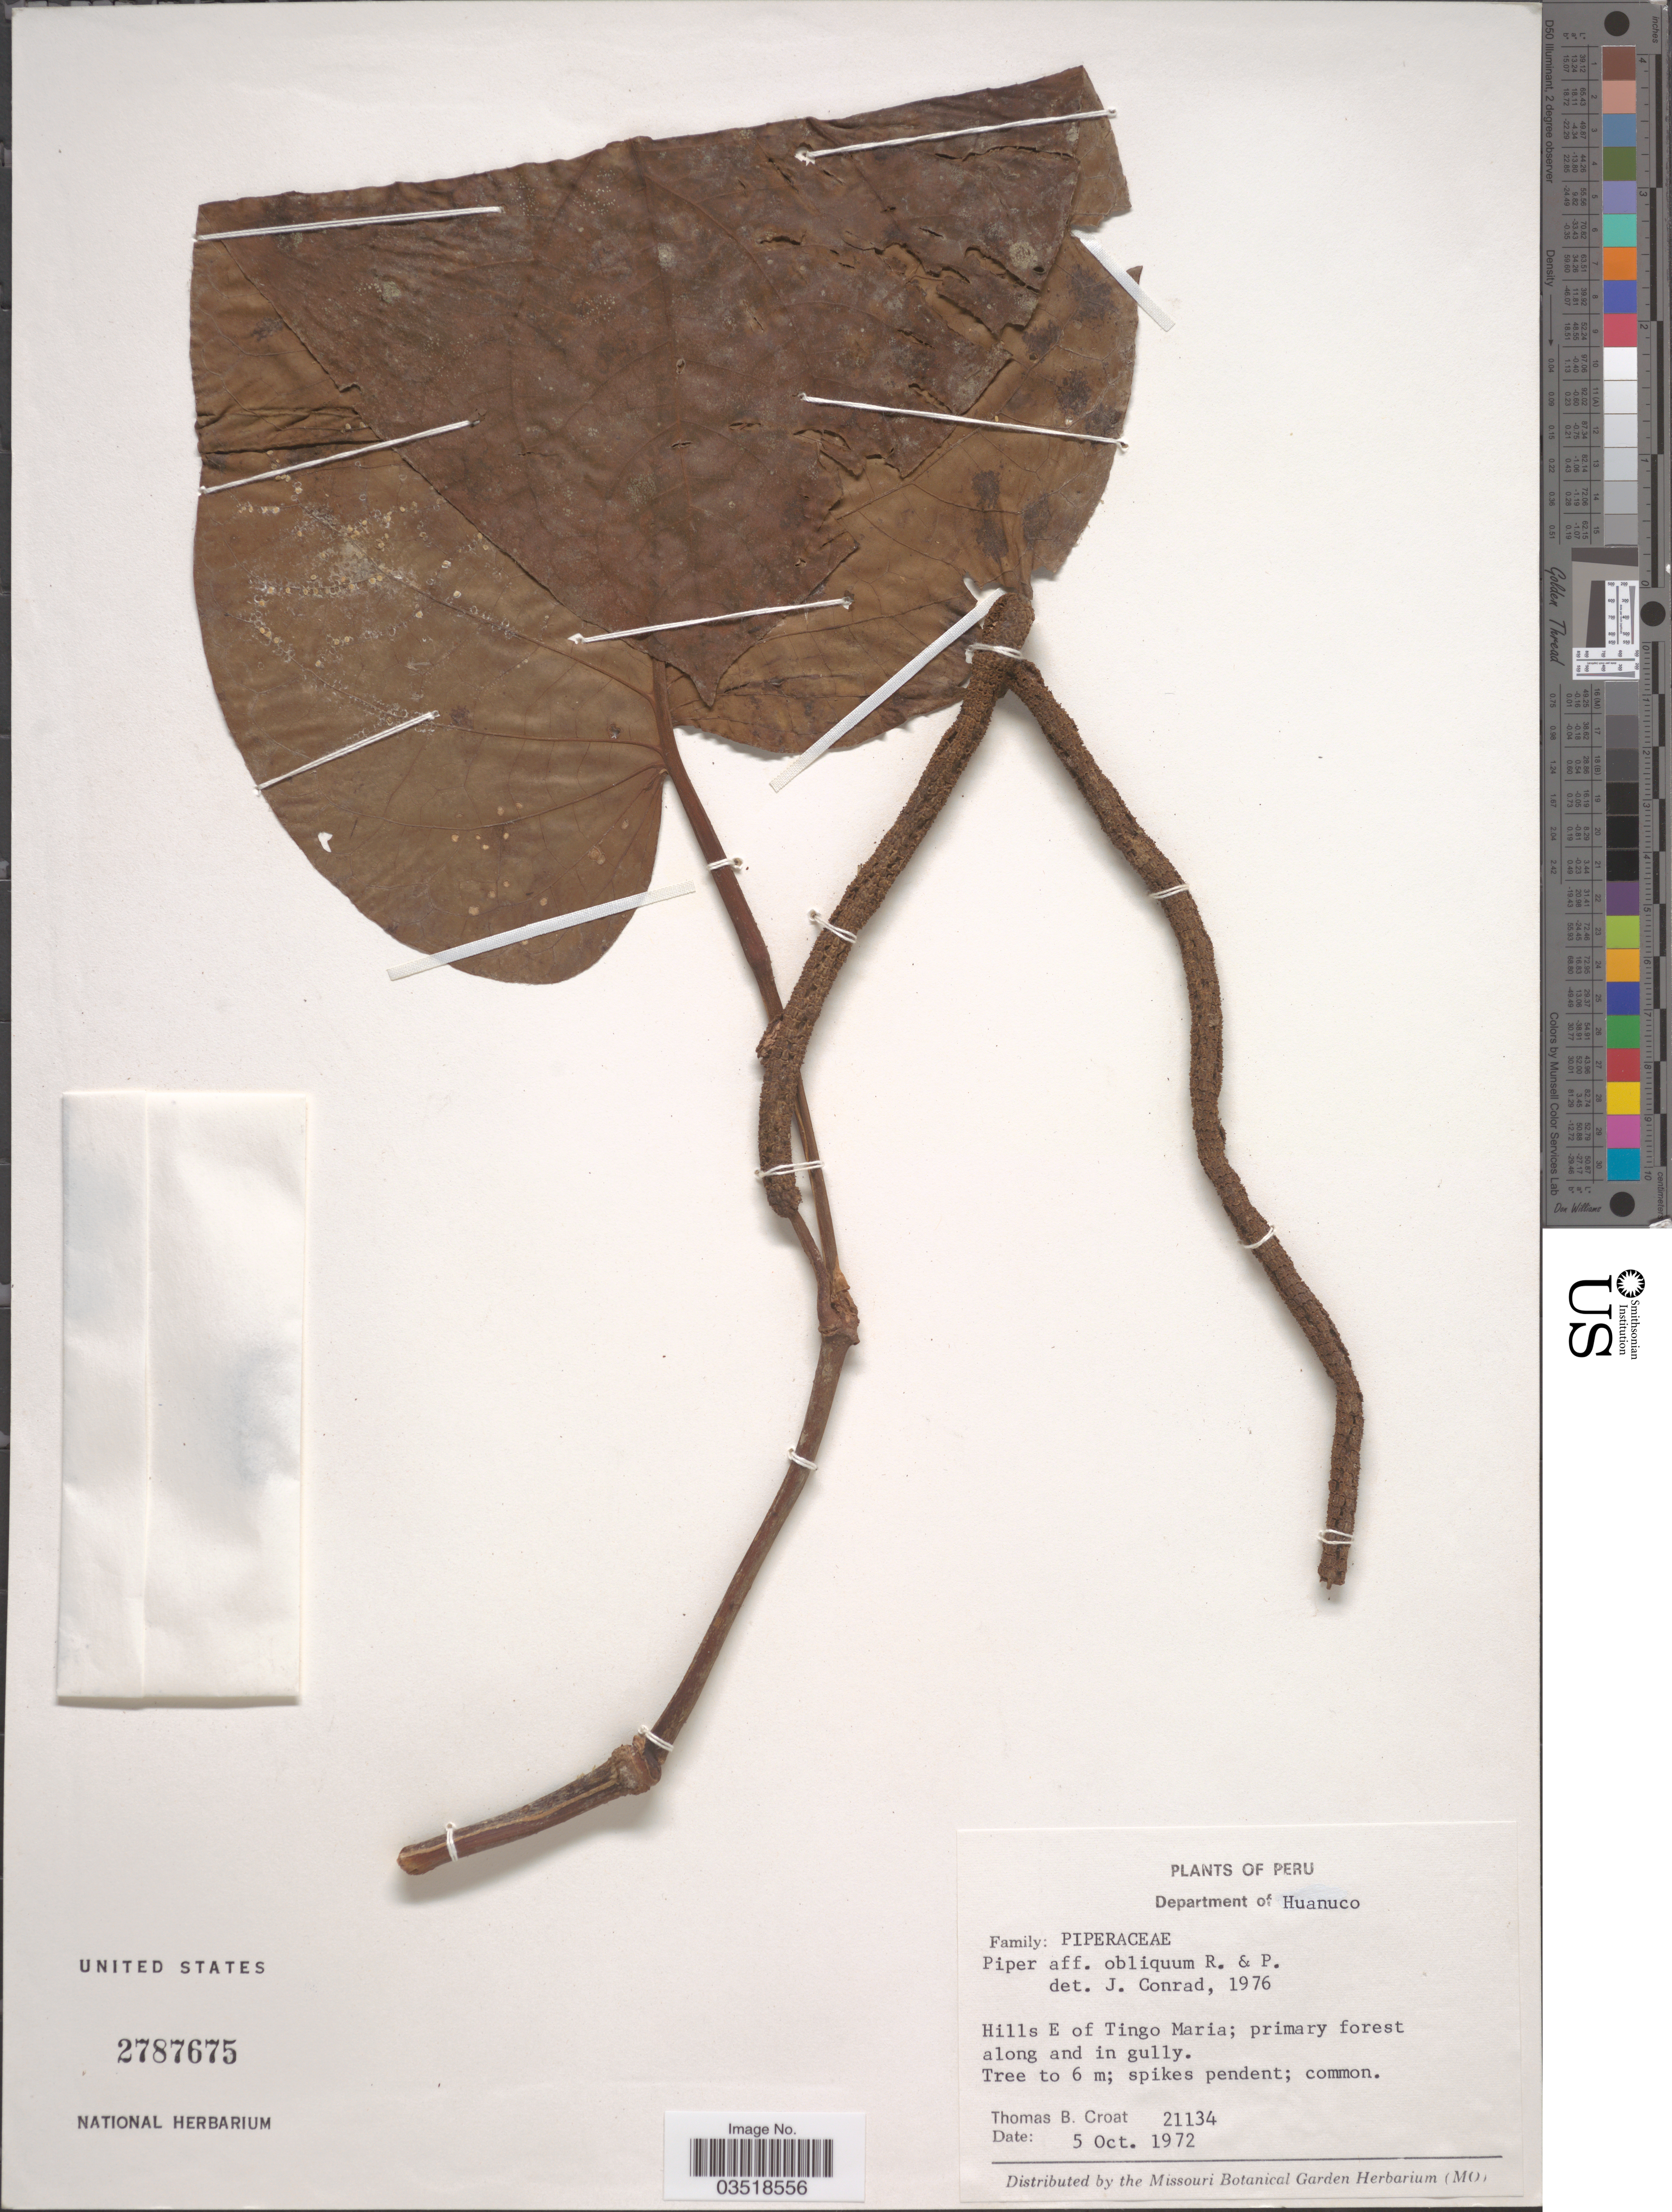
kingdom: Plantae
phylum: Tracheophyta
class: Magnoliopsida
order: Piperales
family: Piperaceae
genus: Piper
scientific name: Piper obliquum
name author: Ruiz & Pav.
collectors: T. B. Croat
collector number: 21134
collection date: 1972-10-05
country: Peru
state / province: Huánuco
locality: Department of Huanuco. Hills E of Tingo Maria; primary forest along and in gully.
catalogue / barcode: US 2787675